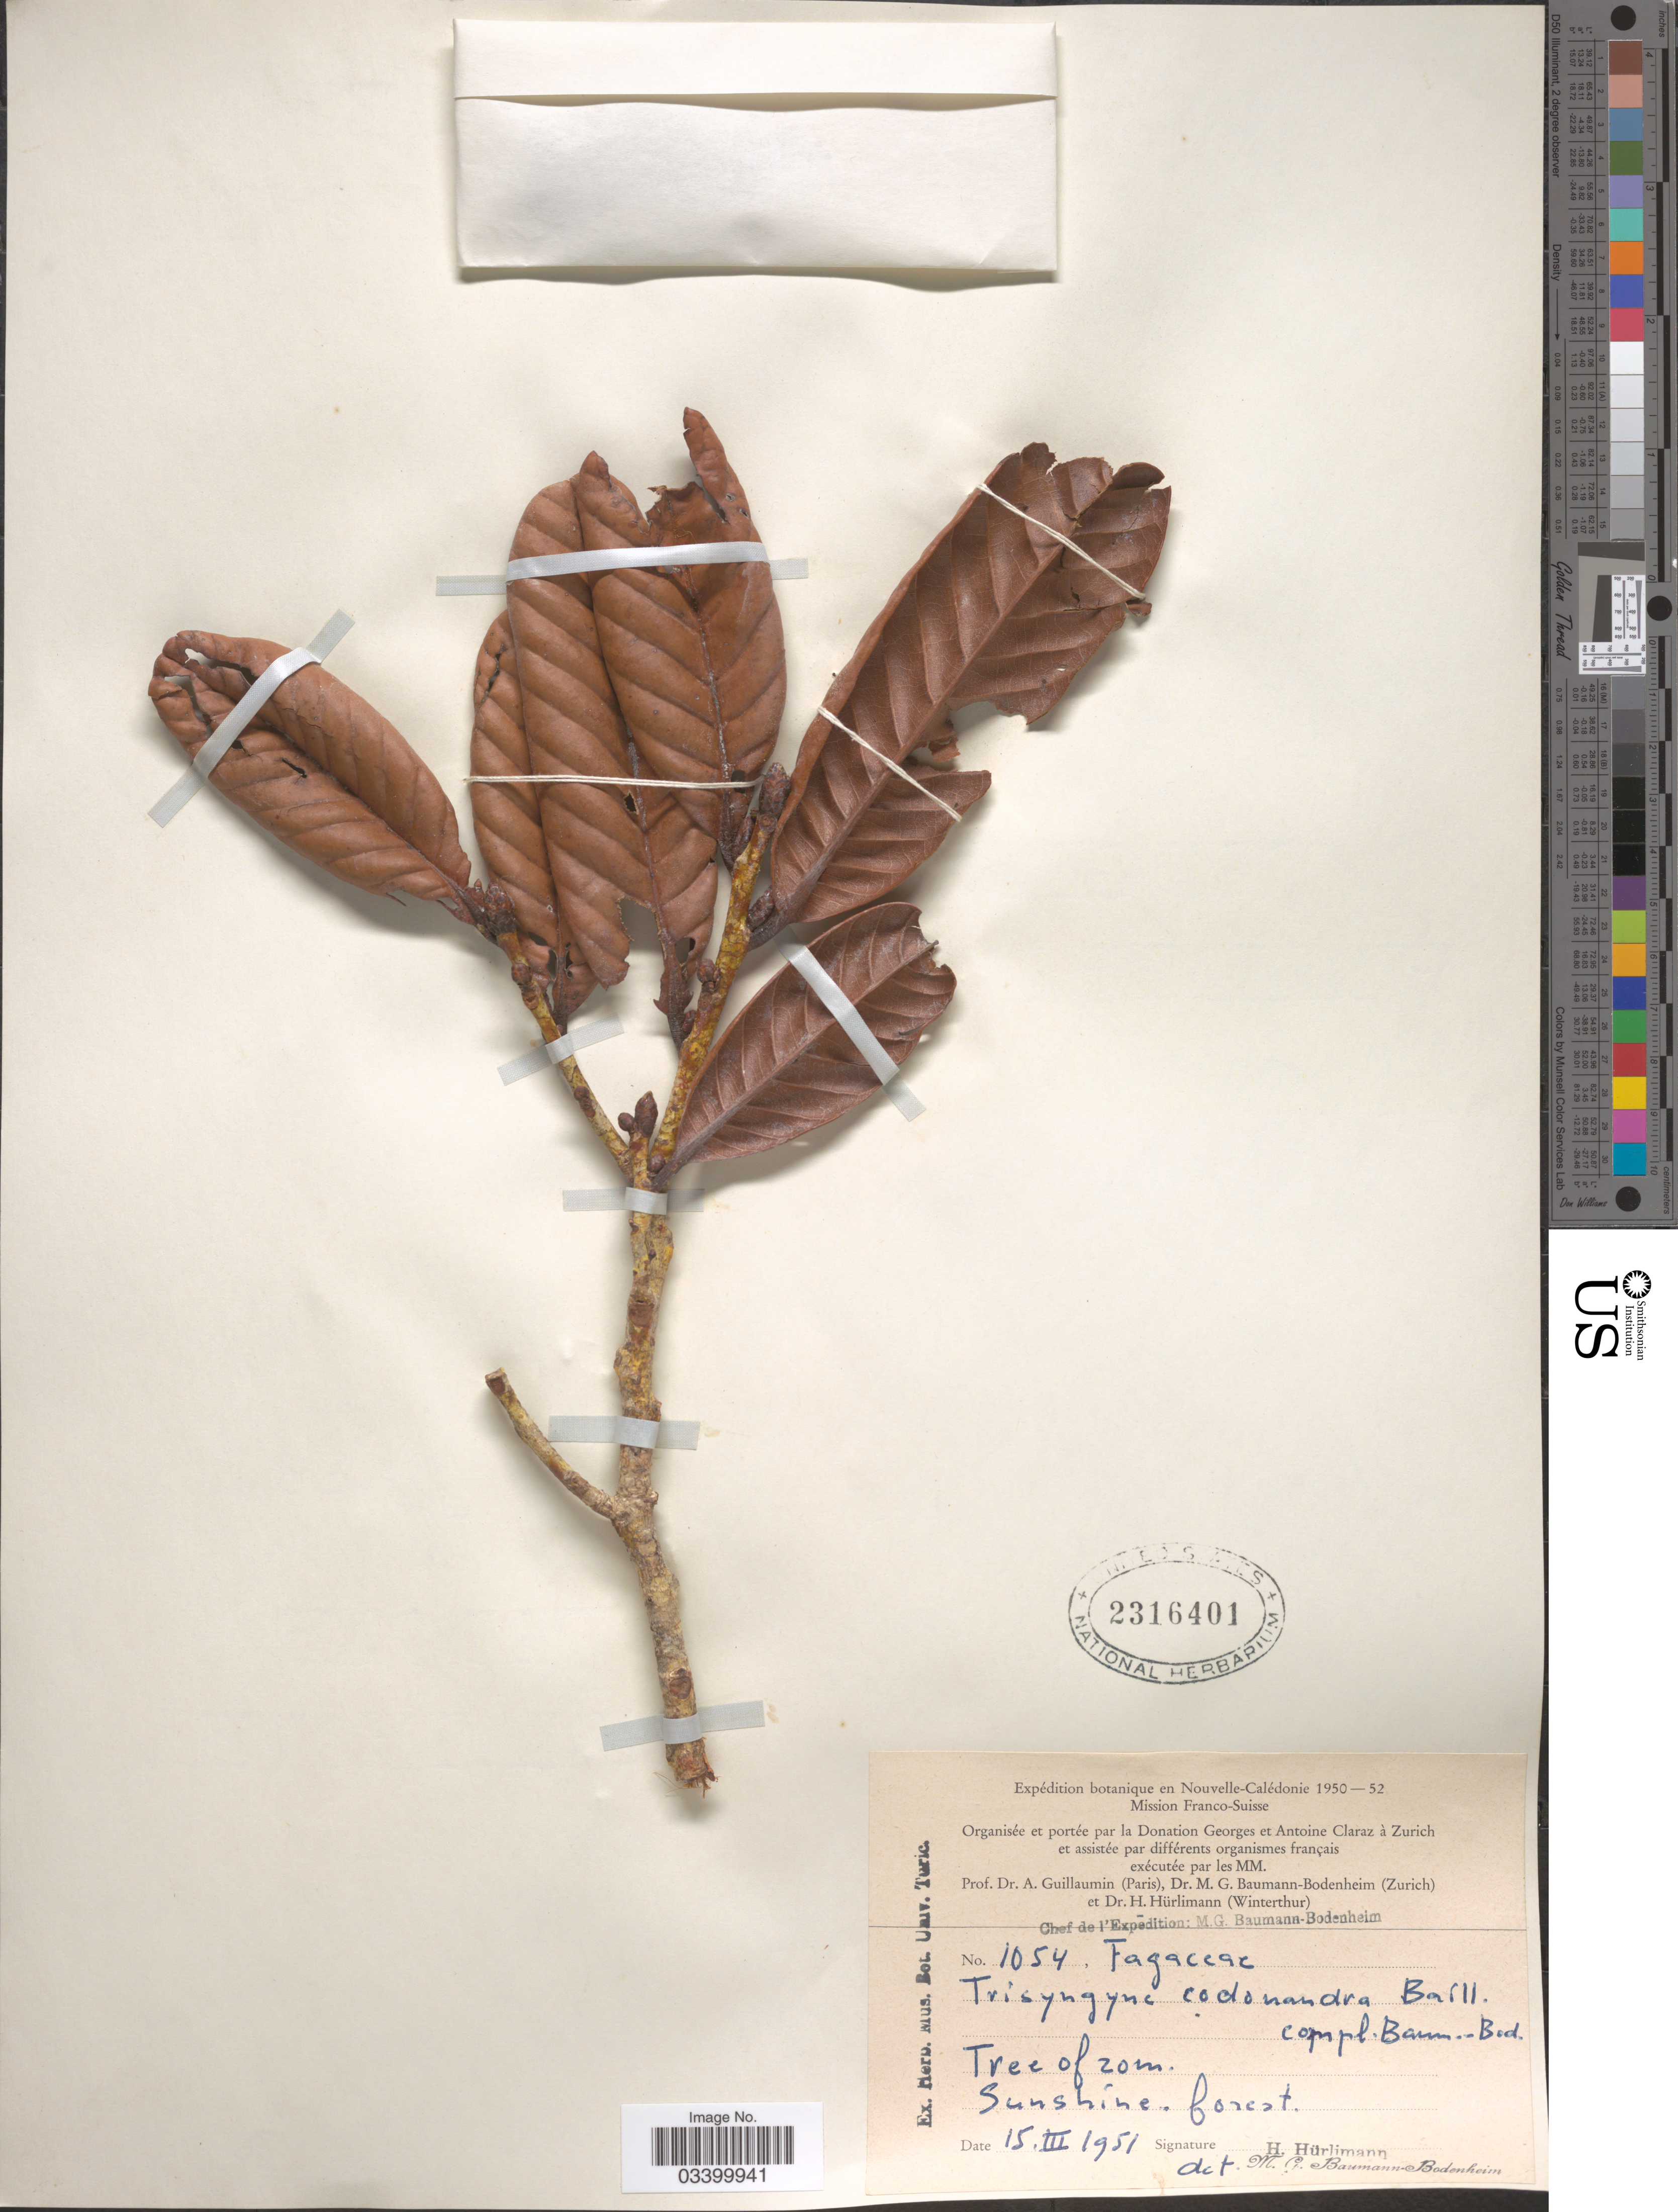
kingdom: Plantae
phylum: Tracheophyta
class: Magnoliopsida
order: Fagales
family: Nothofagaceae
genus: Nothofagus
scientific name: Nothofagus codonandra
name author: (Baill.) Steenis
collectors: H. Hürlimann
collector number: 1054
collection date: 1951-03-15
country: New Caledonia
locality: Nouvelle-Calédonie. Sunshine. forest.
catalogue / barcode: US 2316401